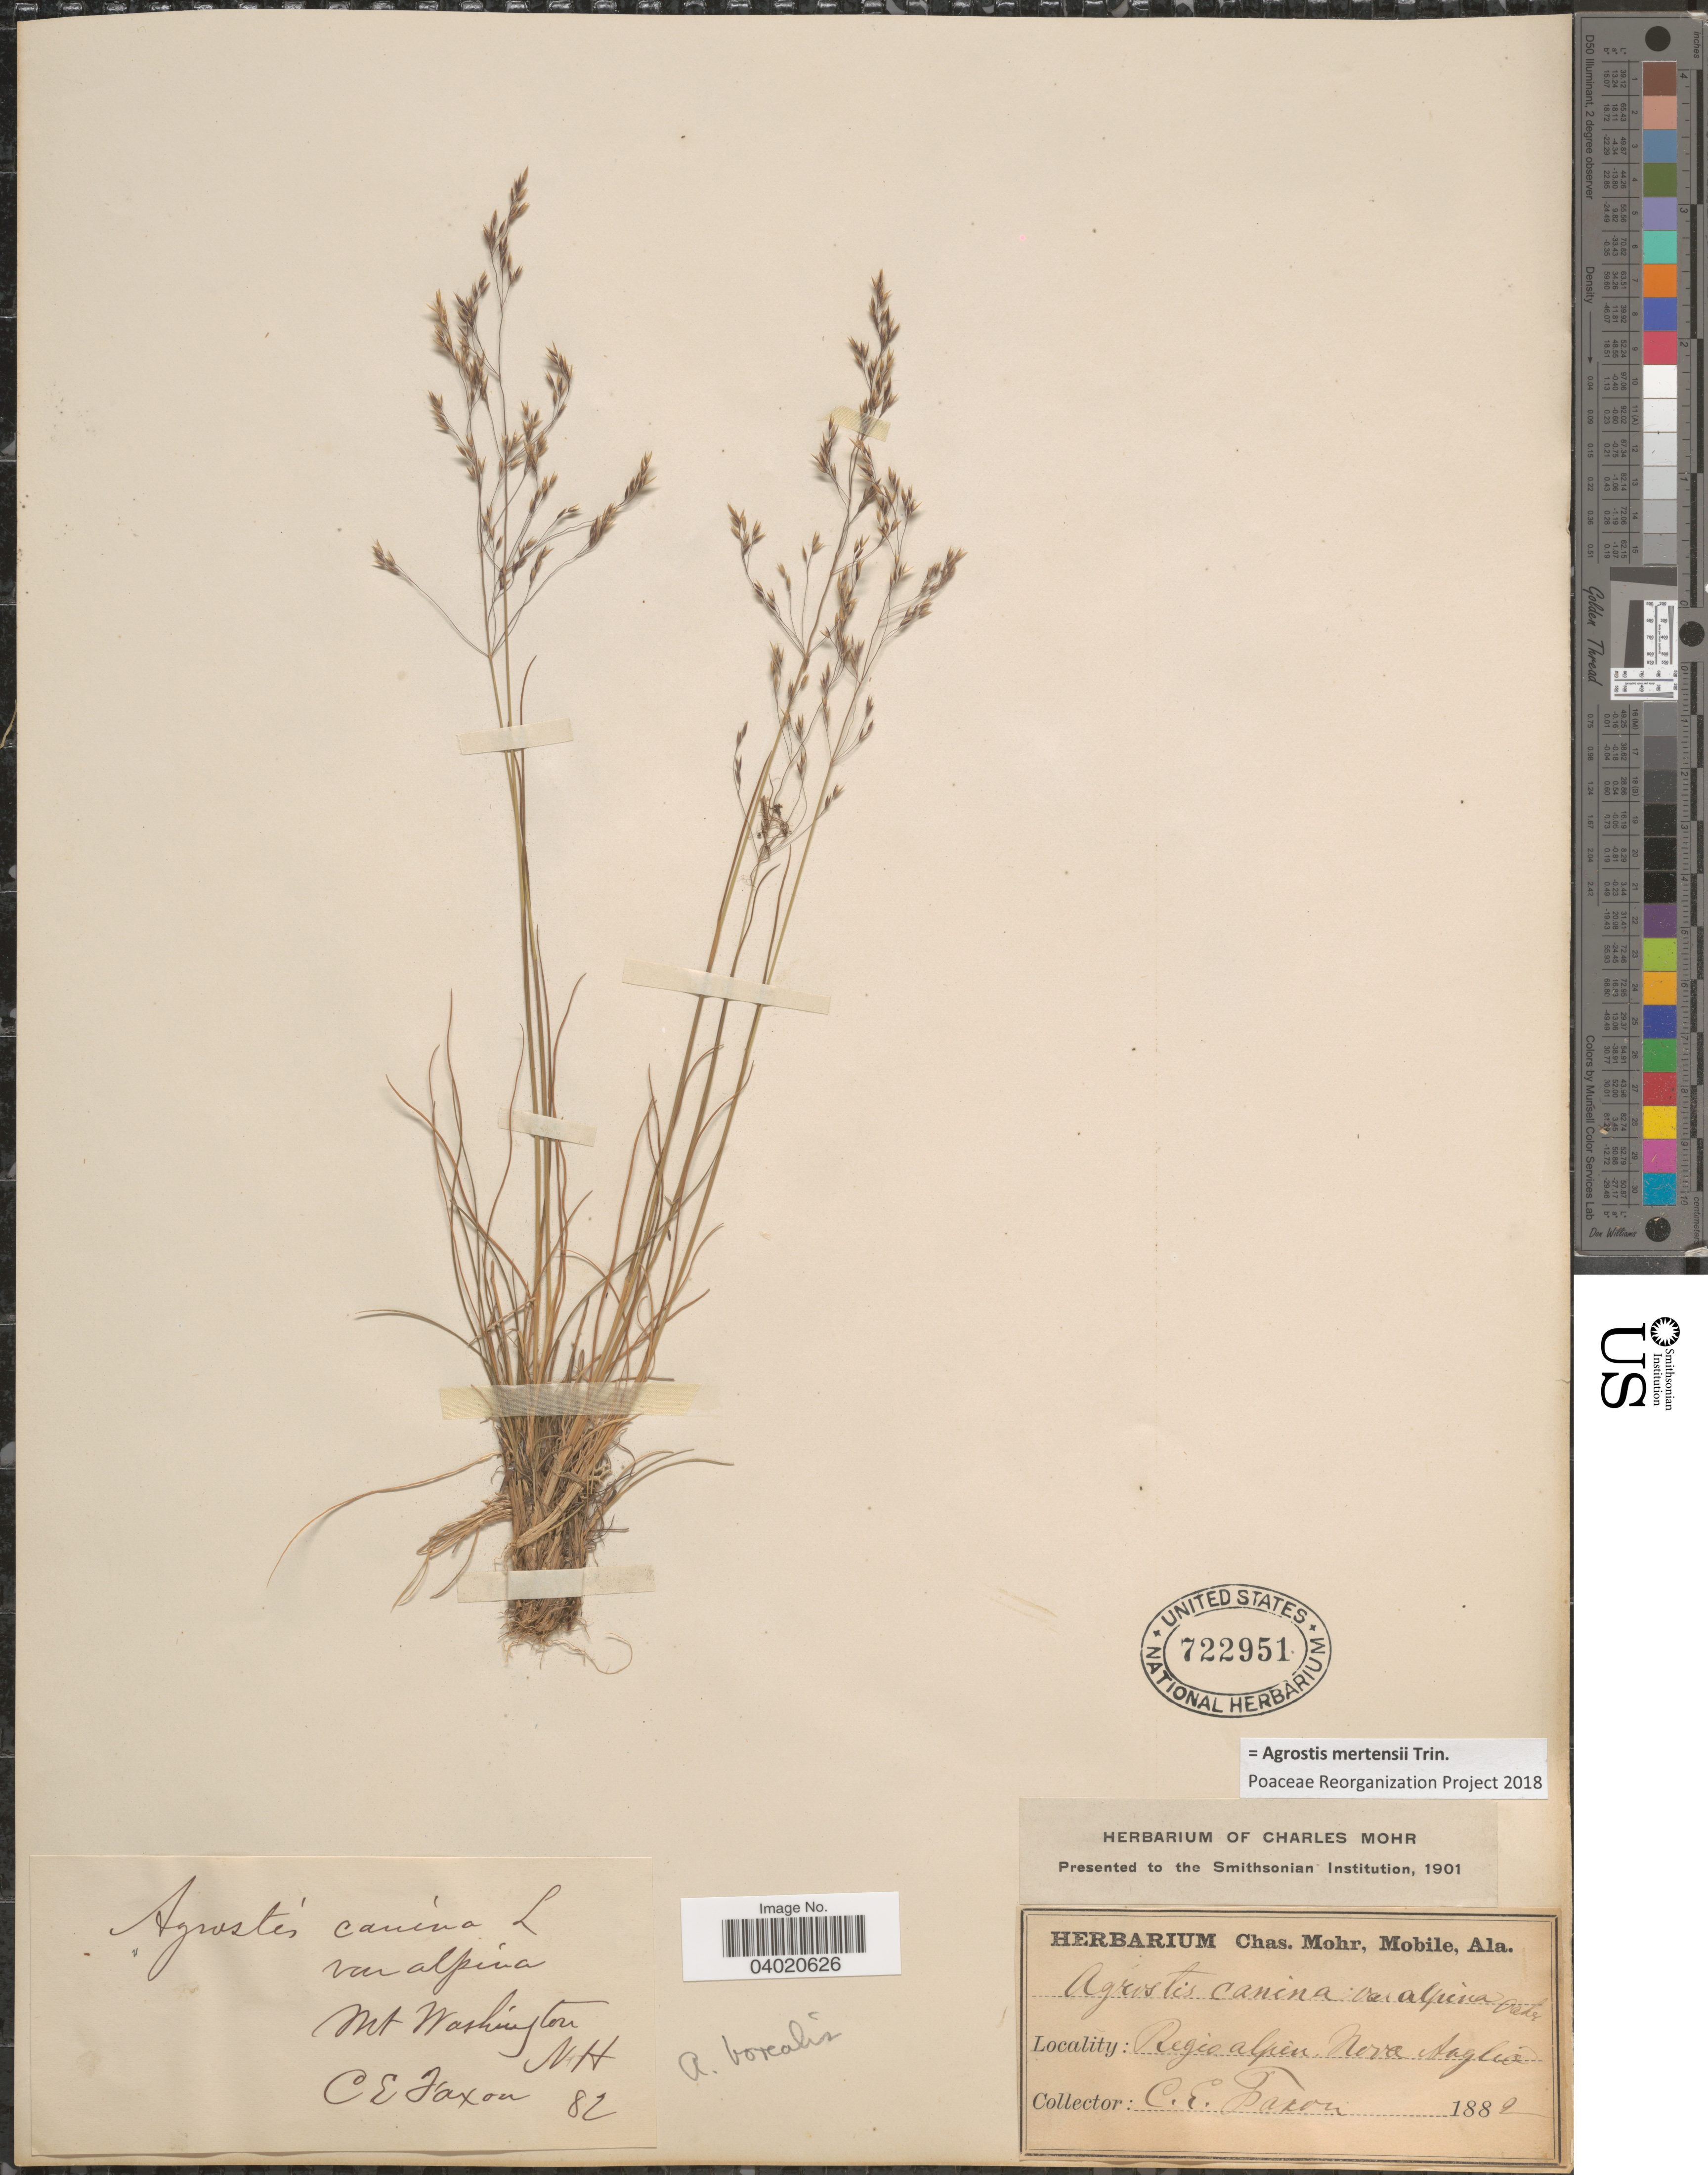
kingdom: Plantae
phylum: Tracheophyta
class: Liliopsida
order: Poales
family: Poaceae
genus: Agrostis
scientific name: Agrostis mertensii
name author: Trin.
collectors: C. Faxon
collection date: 1882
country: United States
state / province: New Hampshire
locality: Mt Washington. Regio alpin. Nova Anglia.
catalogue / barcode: US 722951